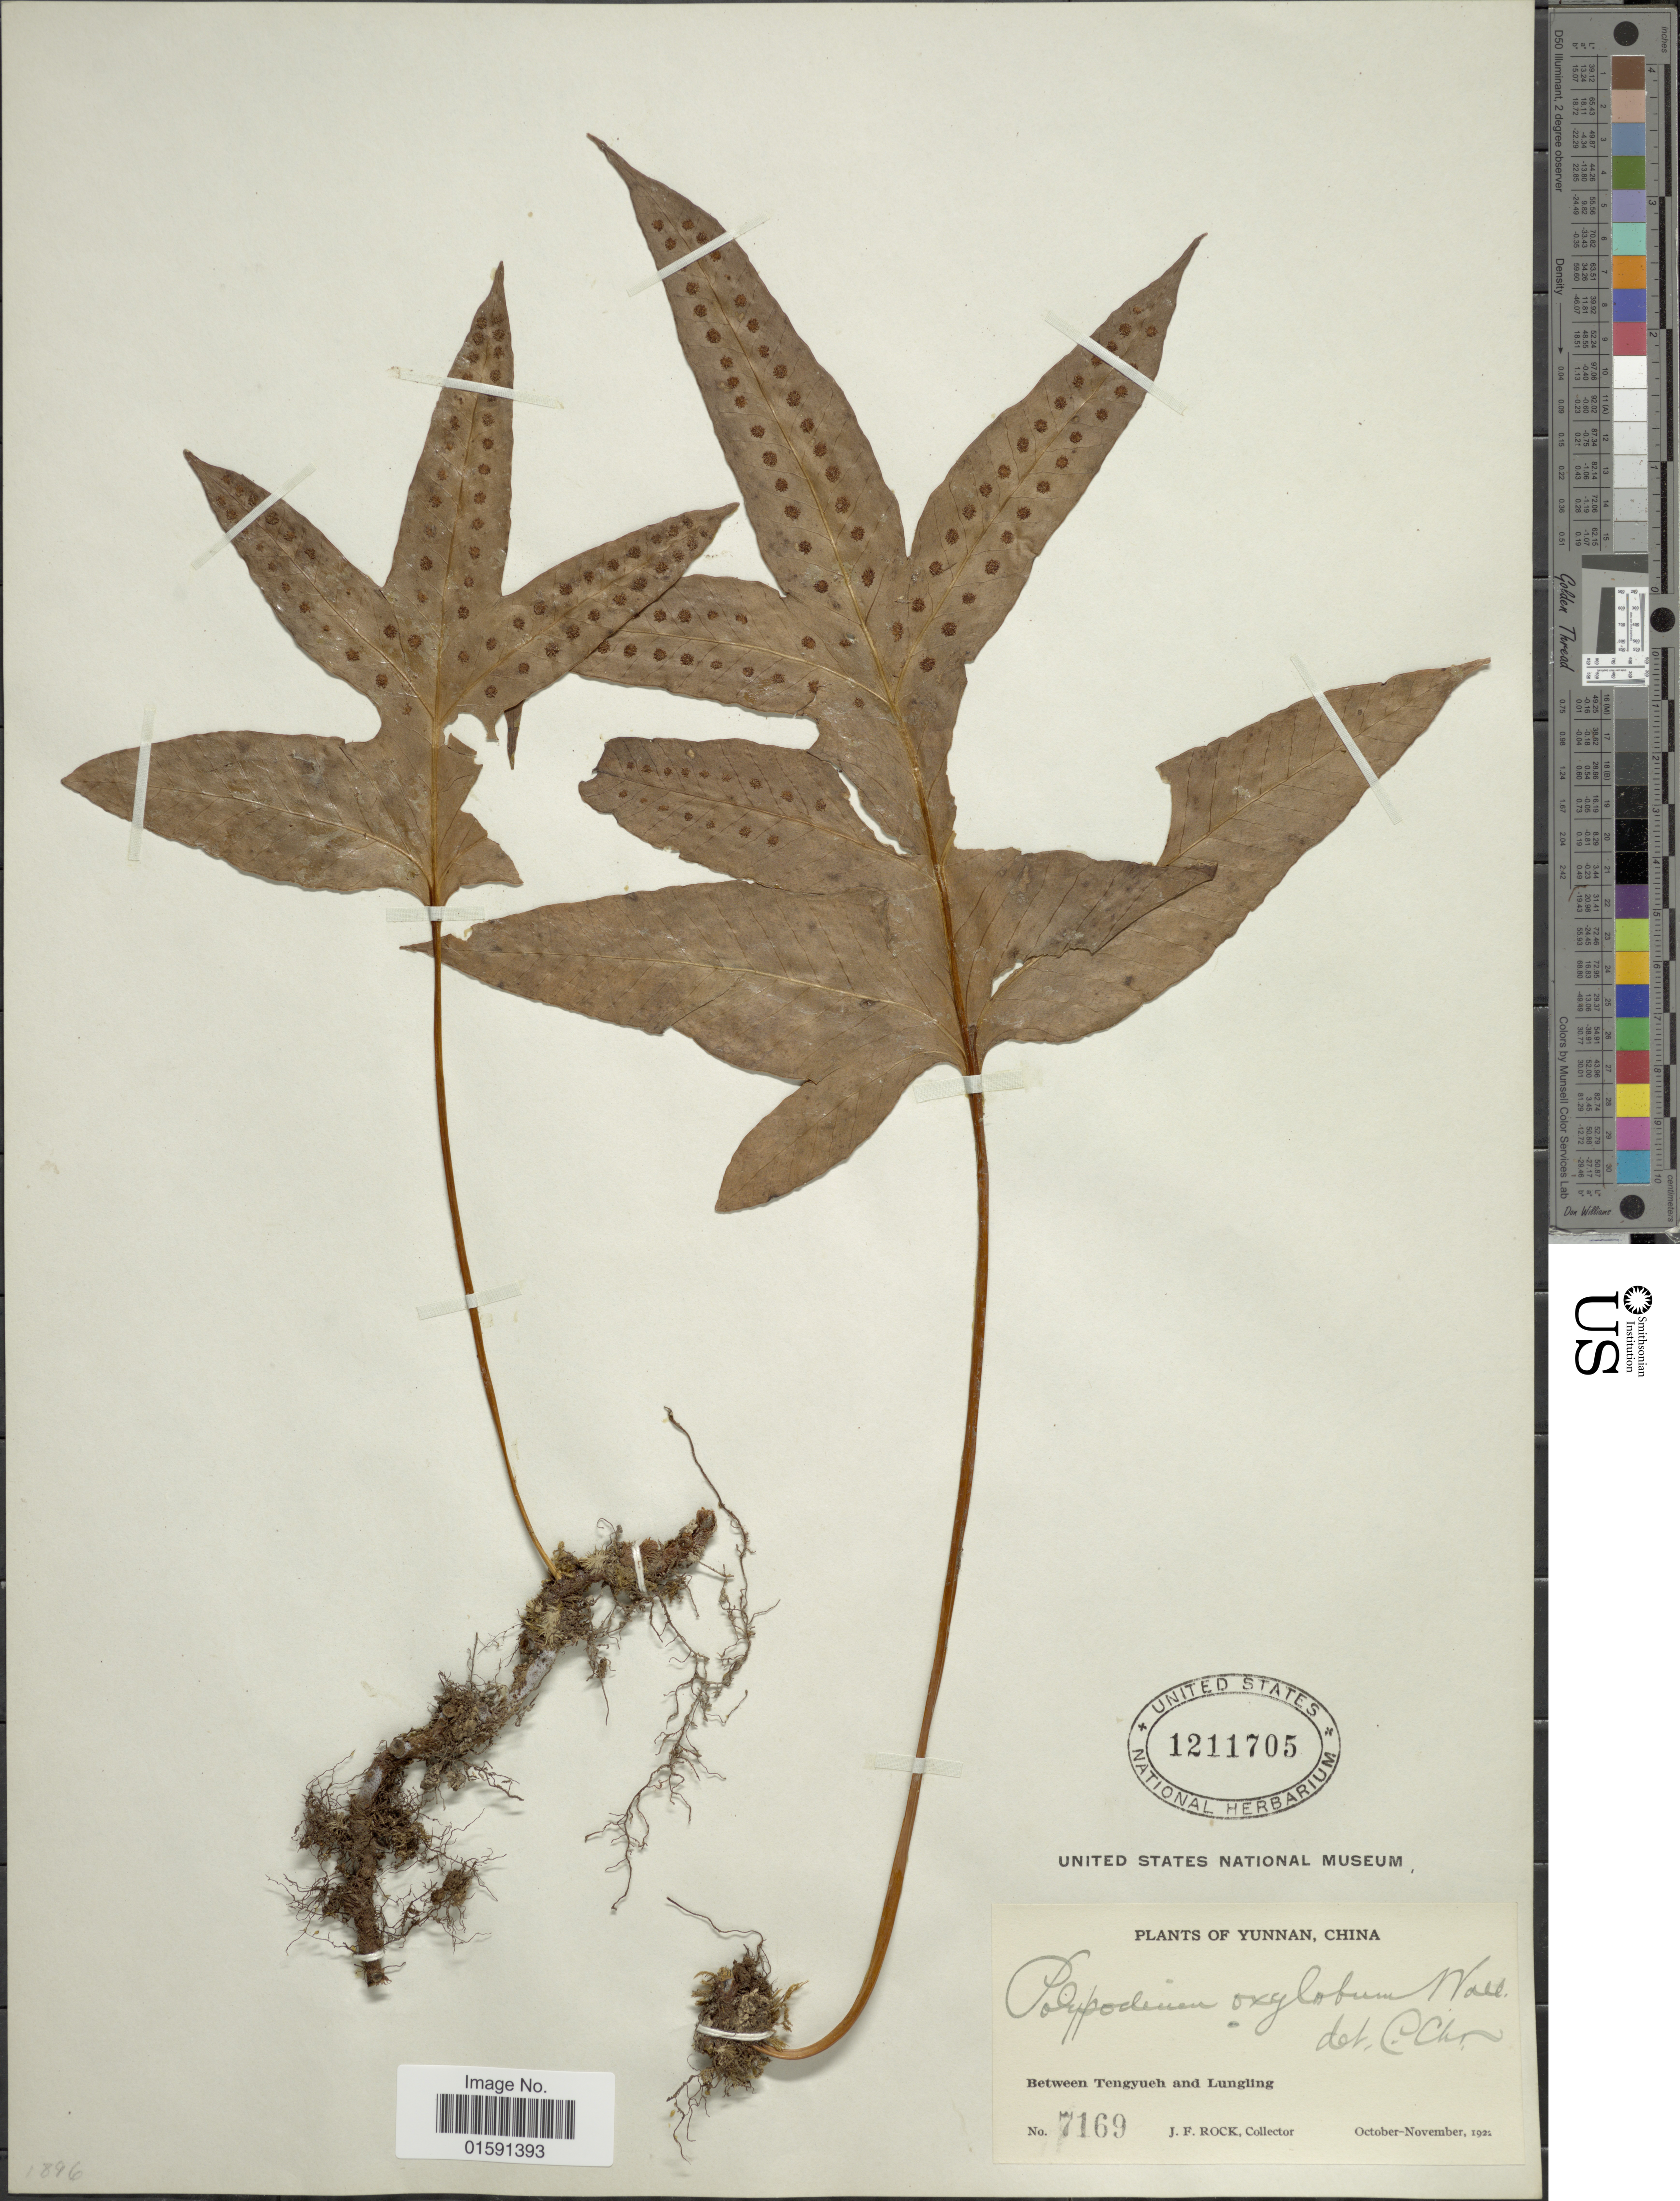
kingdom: Plantae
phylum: Tracheophyta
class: Polypodiopsida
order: Polypodiales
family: Polypodiaceae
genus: Selliguea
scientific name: Selliguea oxyloba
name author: (Wall. ex Kunze) Fraser-Jenk.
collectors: J. Rock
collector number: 7169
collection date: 1922-10/1922-11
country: China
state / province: Yunnan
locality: Between Tengyueh and Lungling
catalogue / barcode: US 1211705